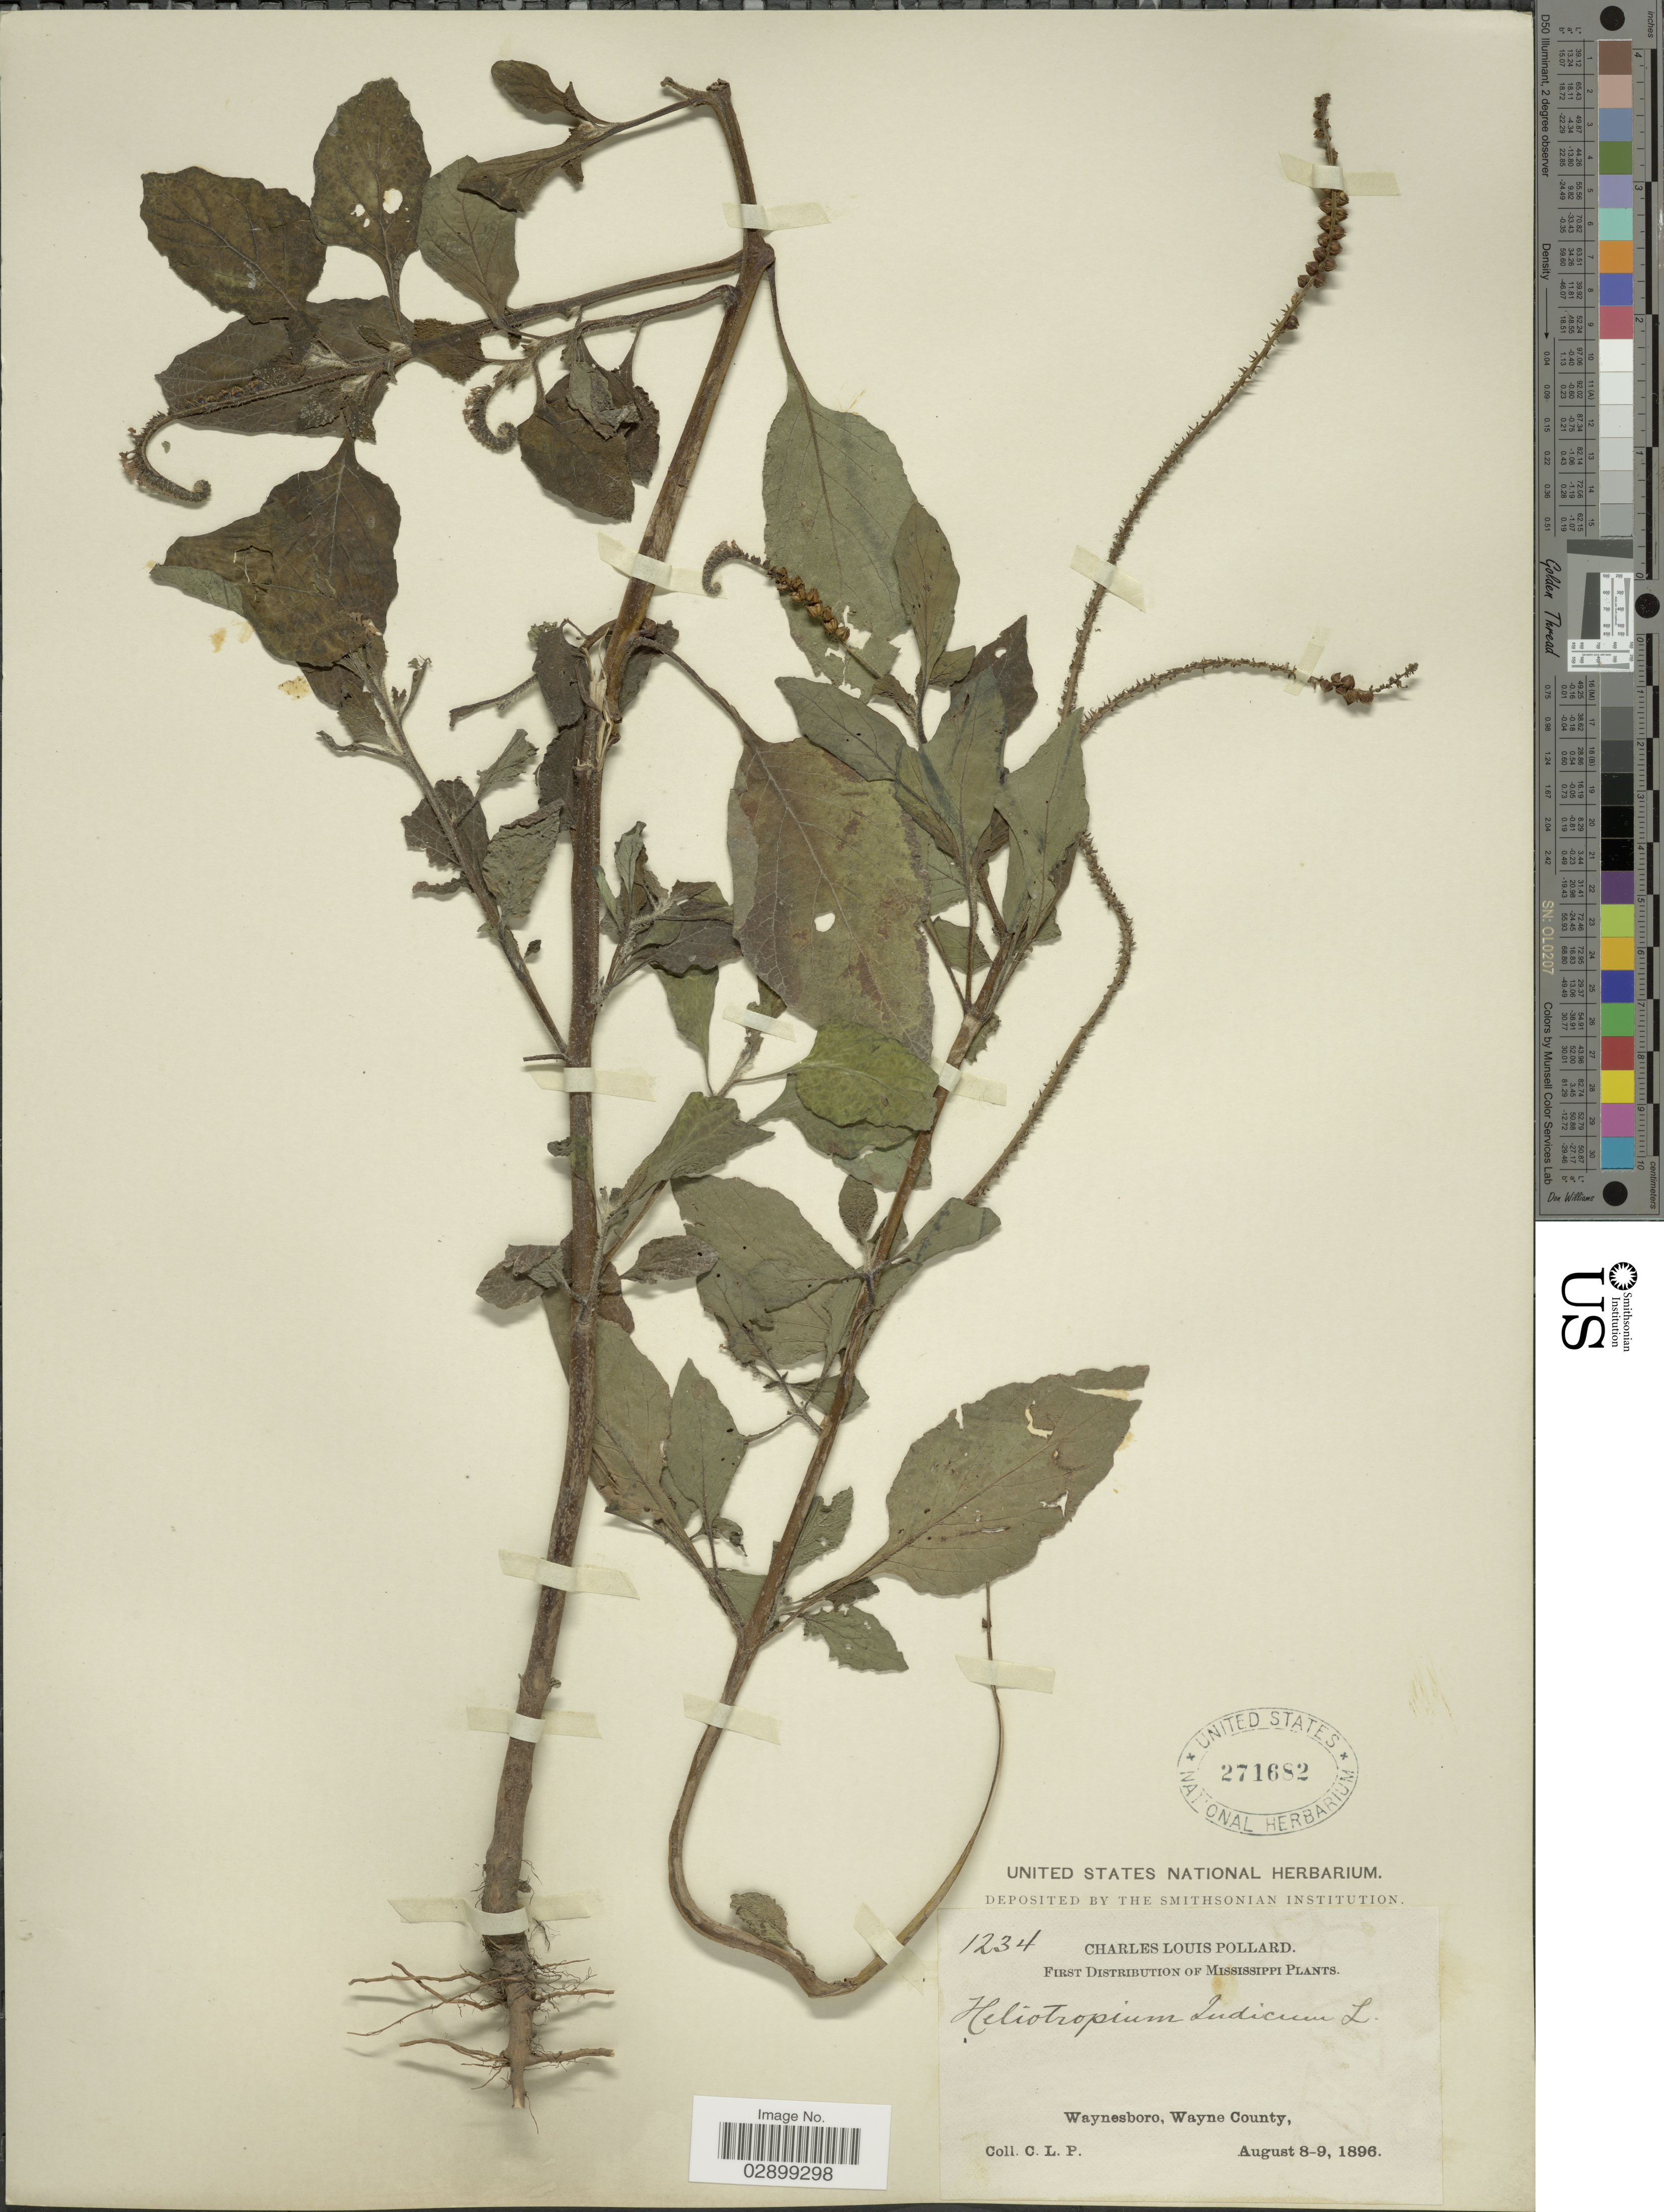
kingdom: Plantae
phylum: Tracheophyta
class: Magnoliopsida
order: Boraginales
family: Heliotropiaceae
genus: Heliotropium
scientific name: Heliotropium indicum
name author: L.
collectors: C. L. Pollard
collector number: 1234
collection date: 1896-08-08/1896-08-09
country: United States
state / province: Mississippi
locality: Waynesboro, Wayne County.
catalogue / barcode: US 271682